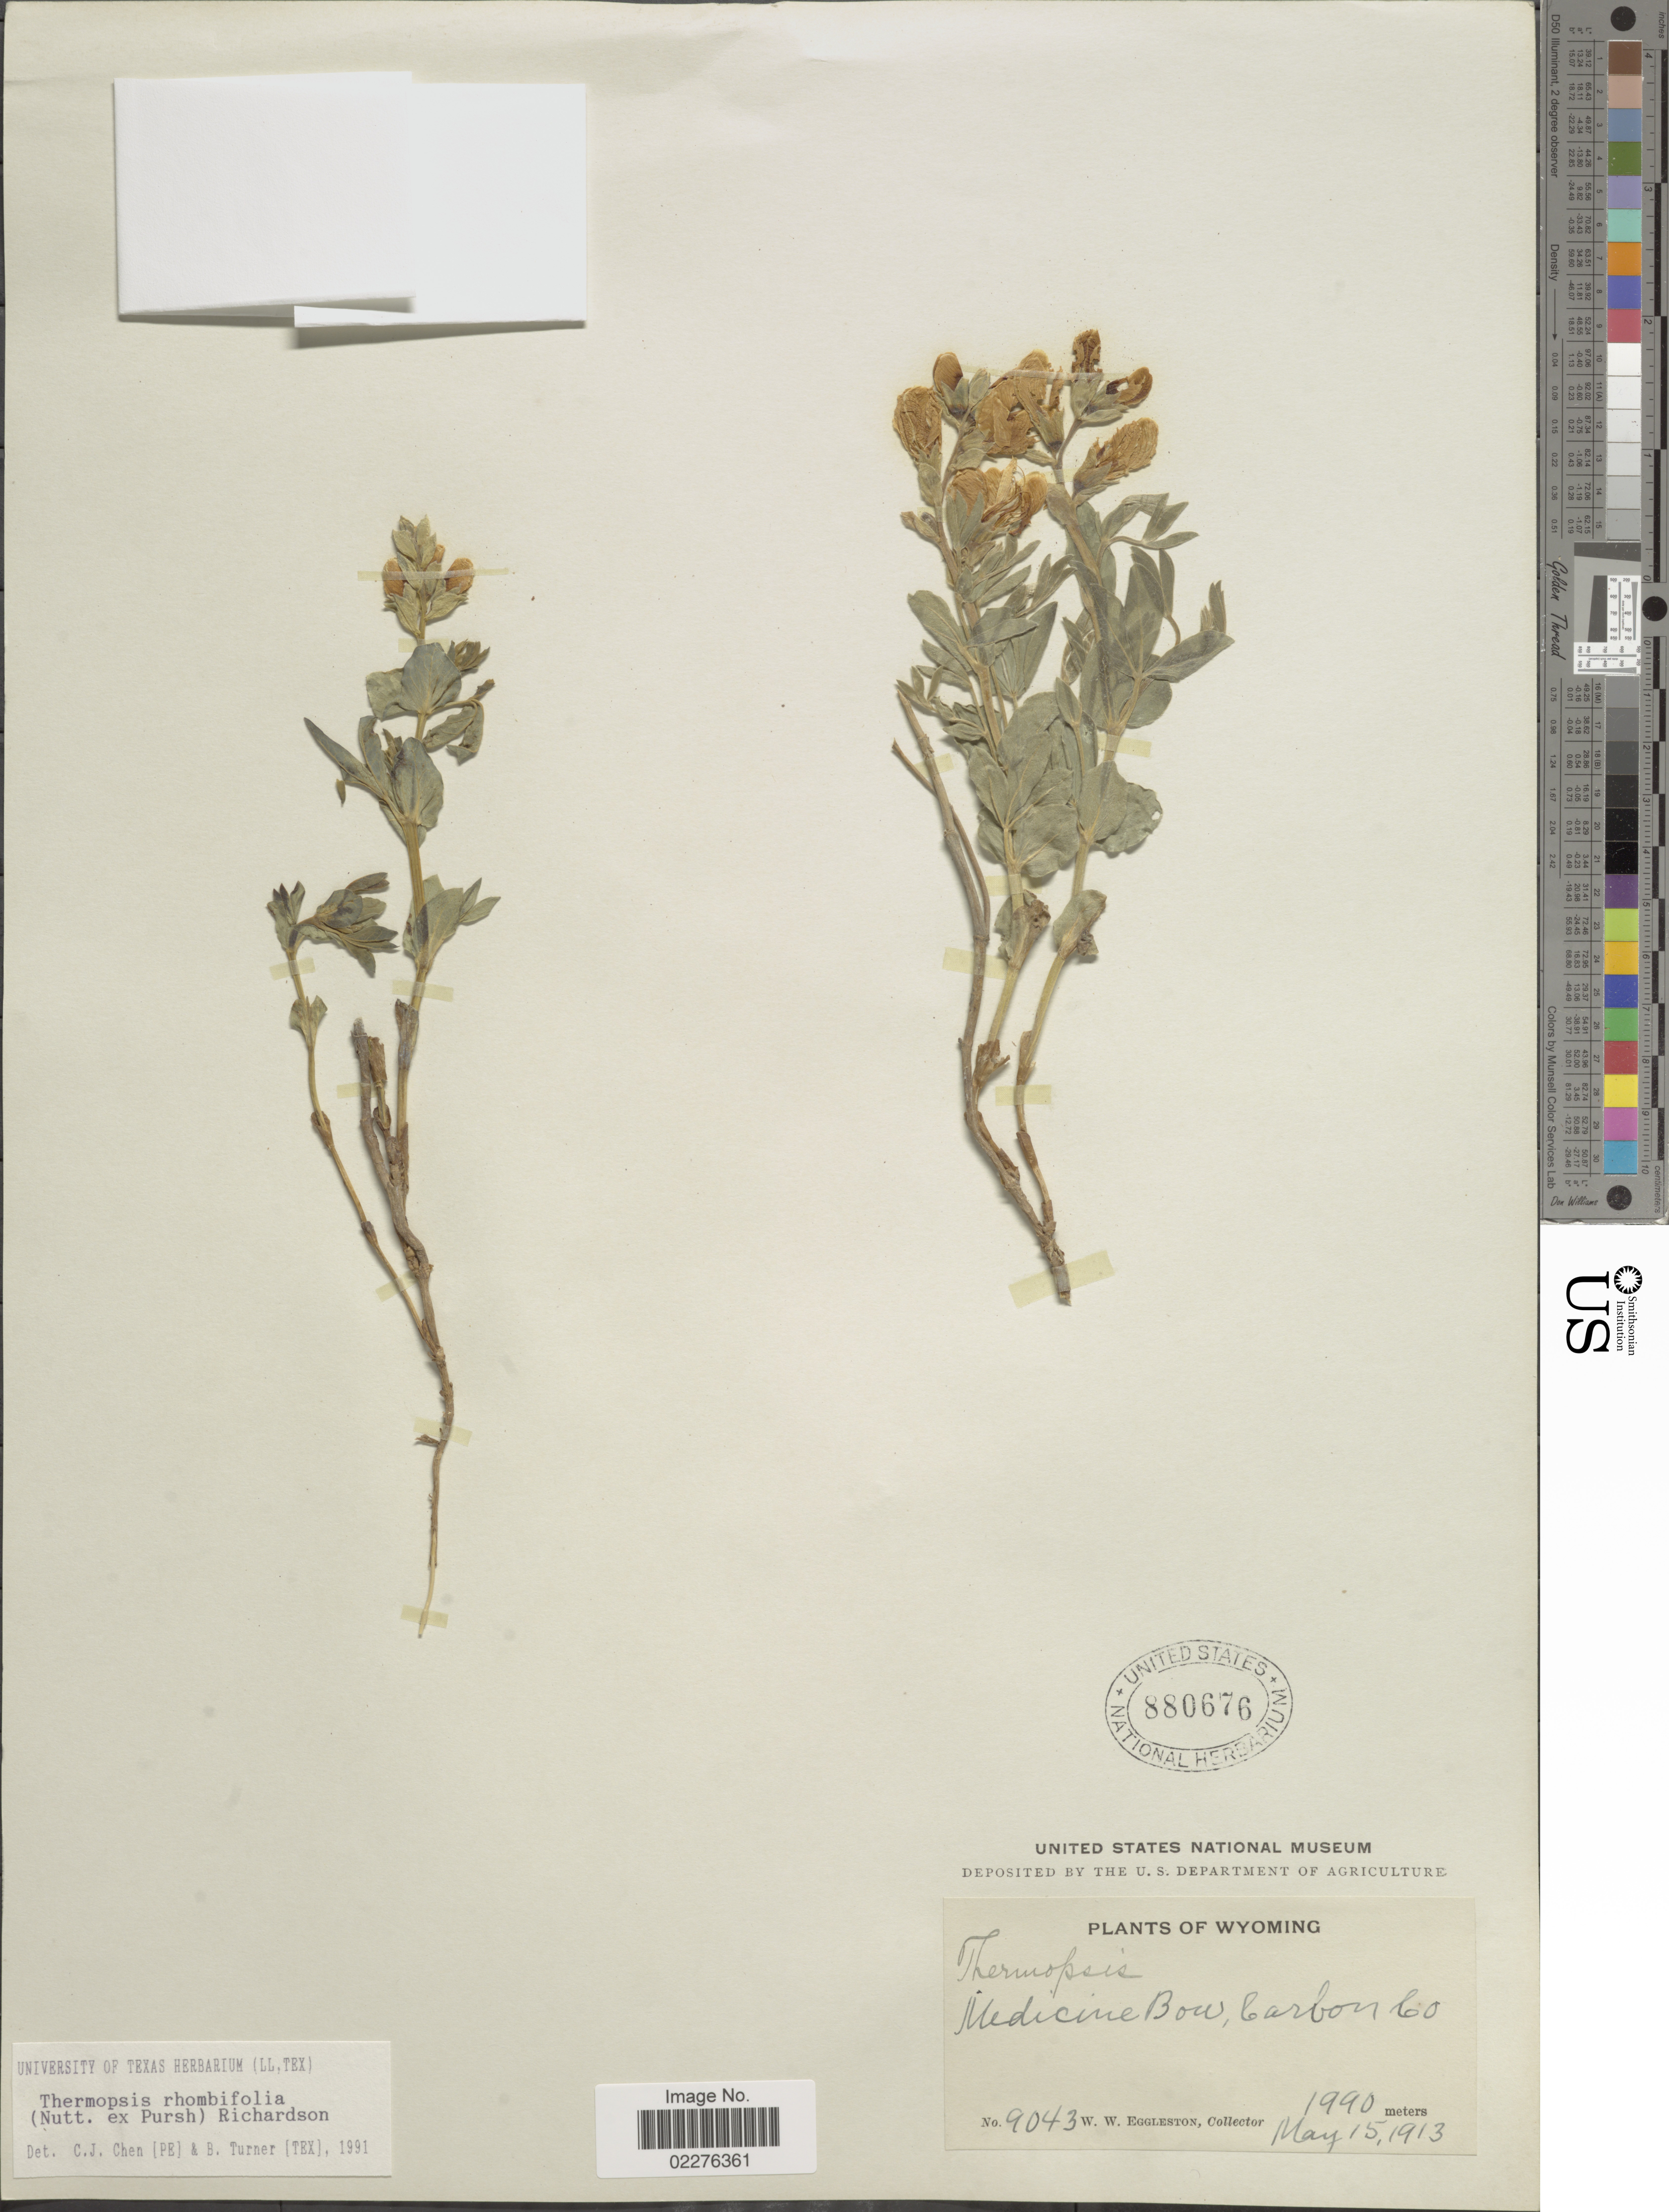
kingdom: Plantae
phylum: Tracheophyta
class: Magnoliopsida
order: Fabales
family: Fabaceae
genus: Thermopsis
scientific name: Thermopsis rhombifolia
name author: Richardson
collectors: W. W. Eggleston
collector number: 9043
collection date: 1913-05-15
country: United States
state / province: Wyoming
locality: Medicine Bow, Carbon Co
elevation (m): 1990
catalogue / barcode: US 880676